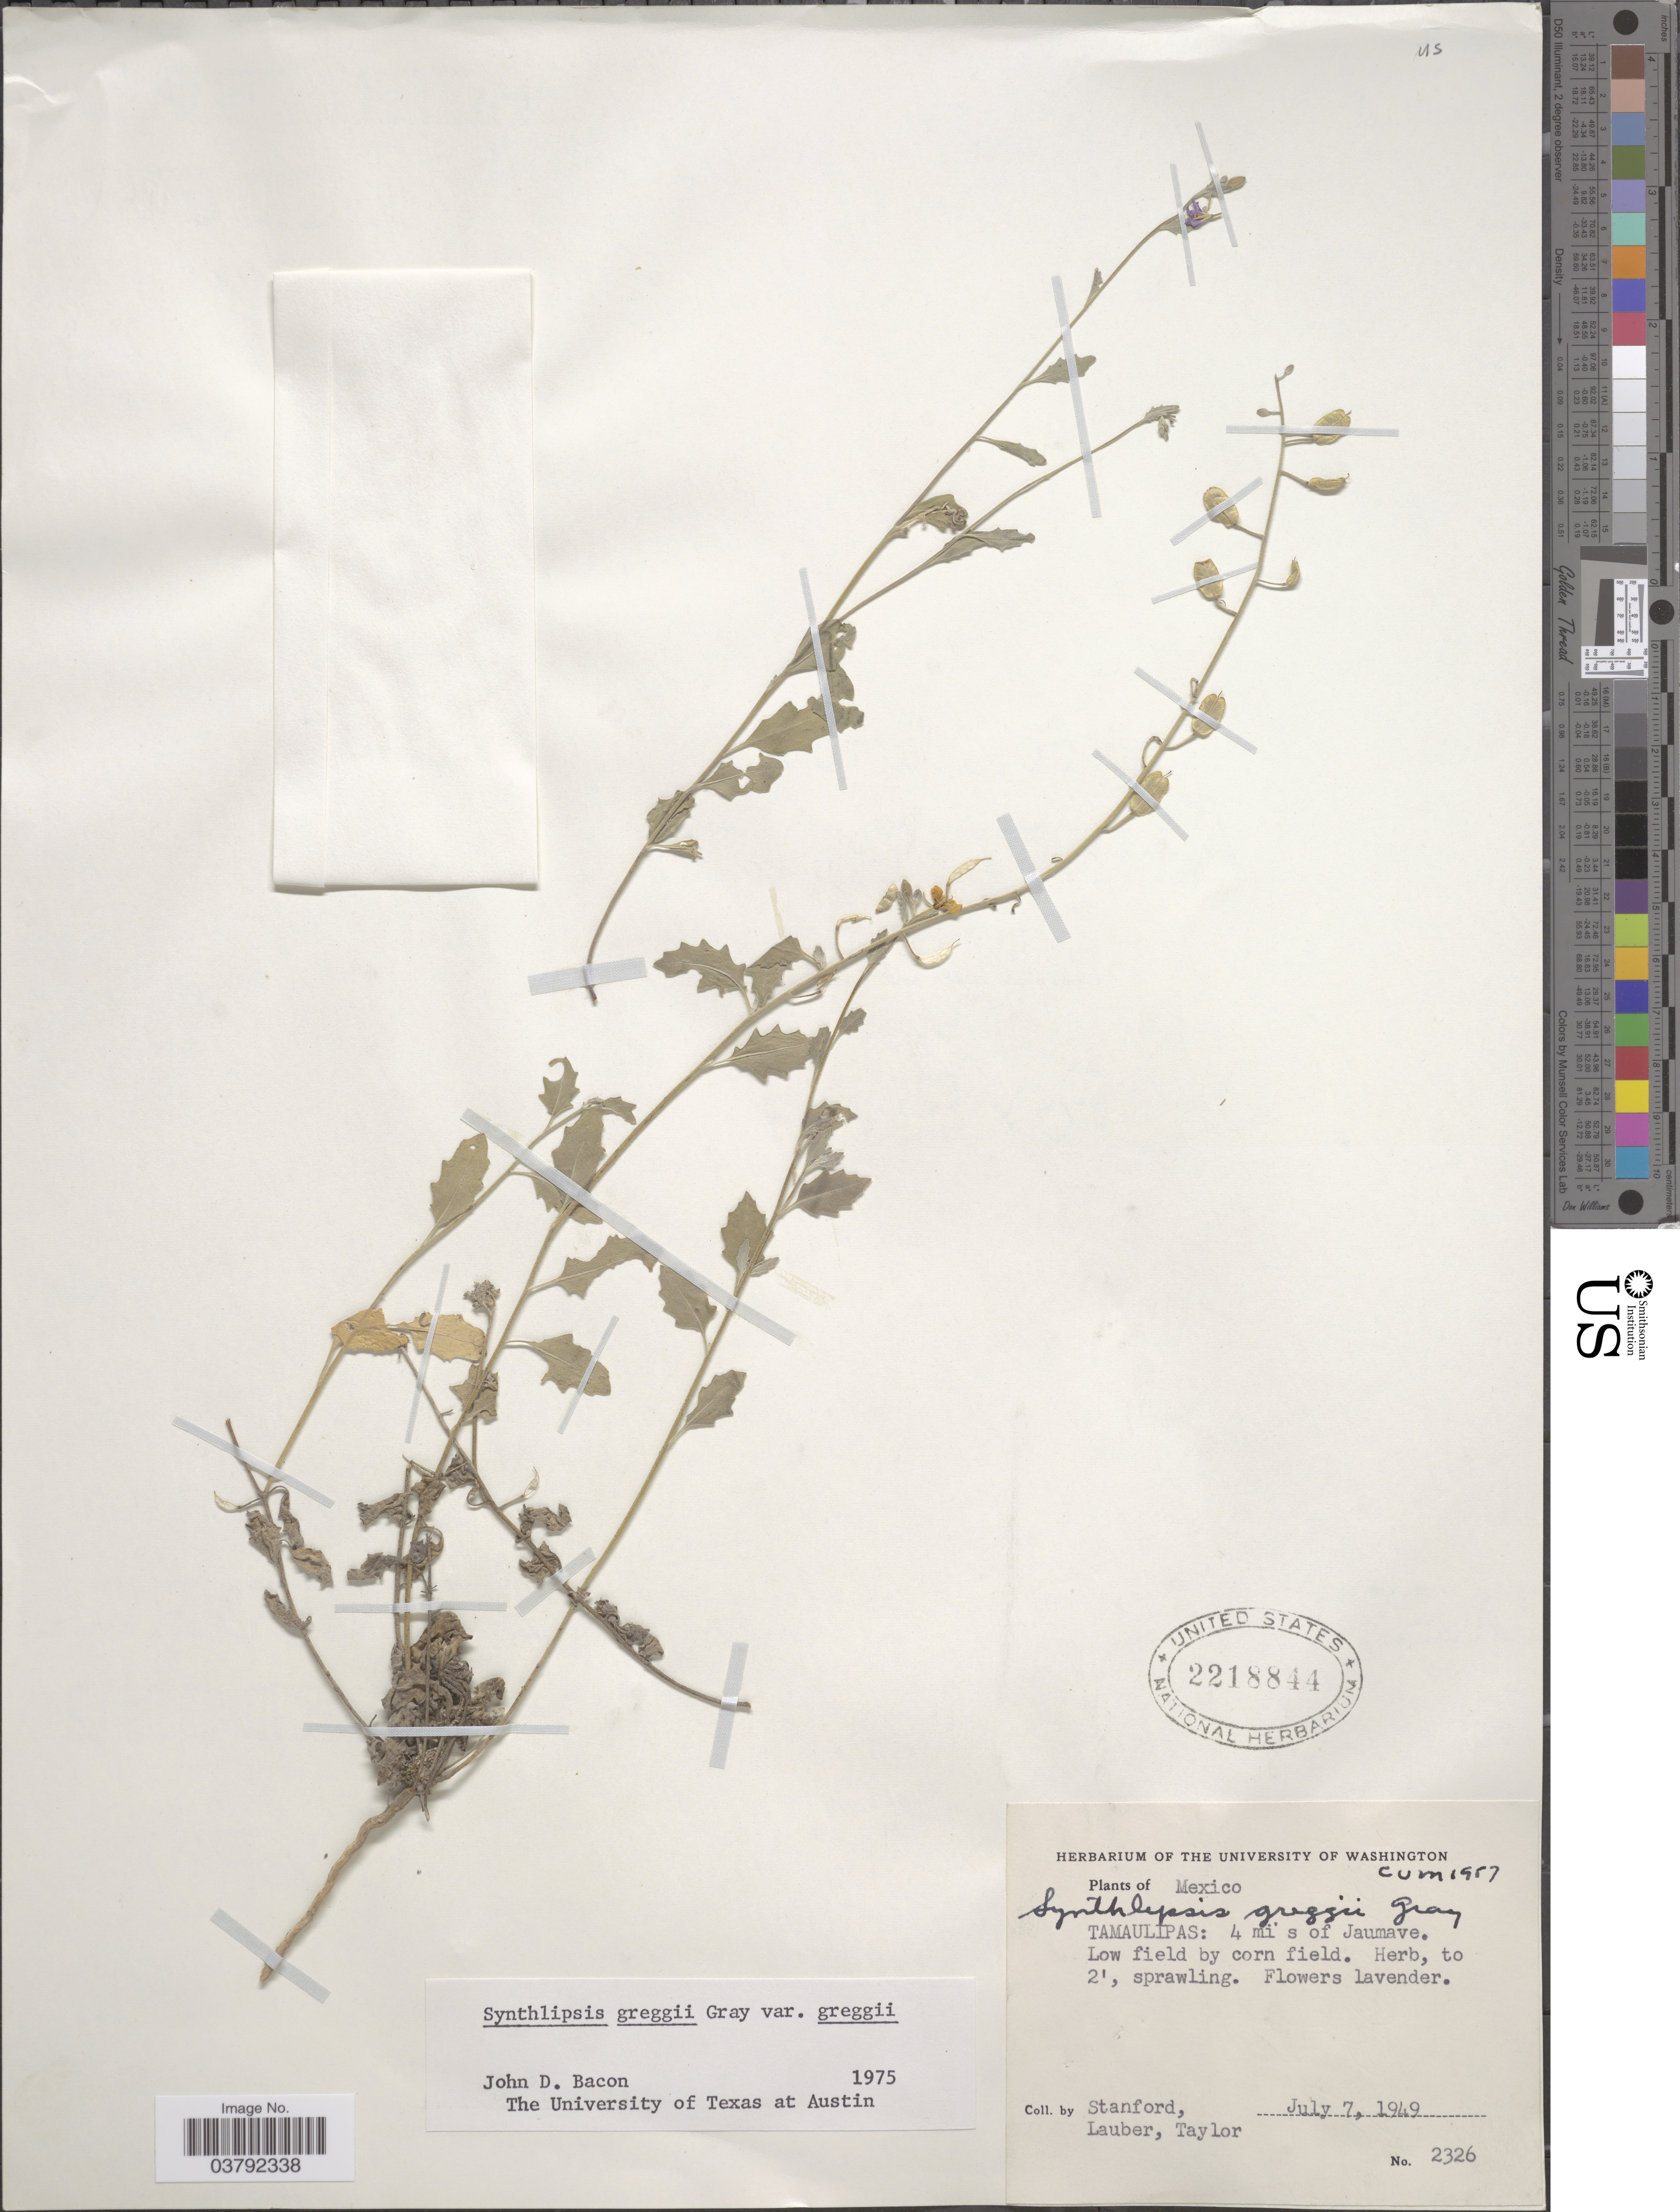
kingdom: Plantae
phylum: Tracheophyta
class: Magnoliopsida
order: Brassicales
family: Brassicaceae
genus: Synthlipsis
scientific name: Synthlipsis greggii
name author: A. Gray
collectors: -. Stanford, -. Lauber & -. Taylor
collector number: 2326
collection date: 1949-07-07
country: Mexico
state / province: Tamaulipas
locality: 4 mi s of Jaumave. Low field by corn field.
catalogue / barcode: US 2218844